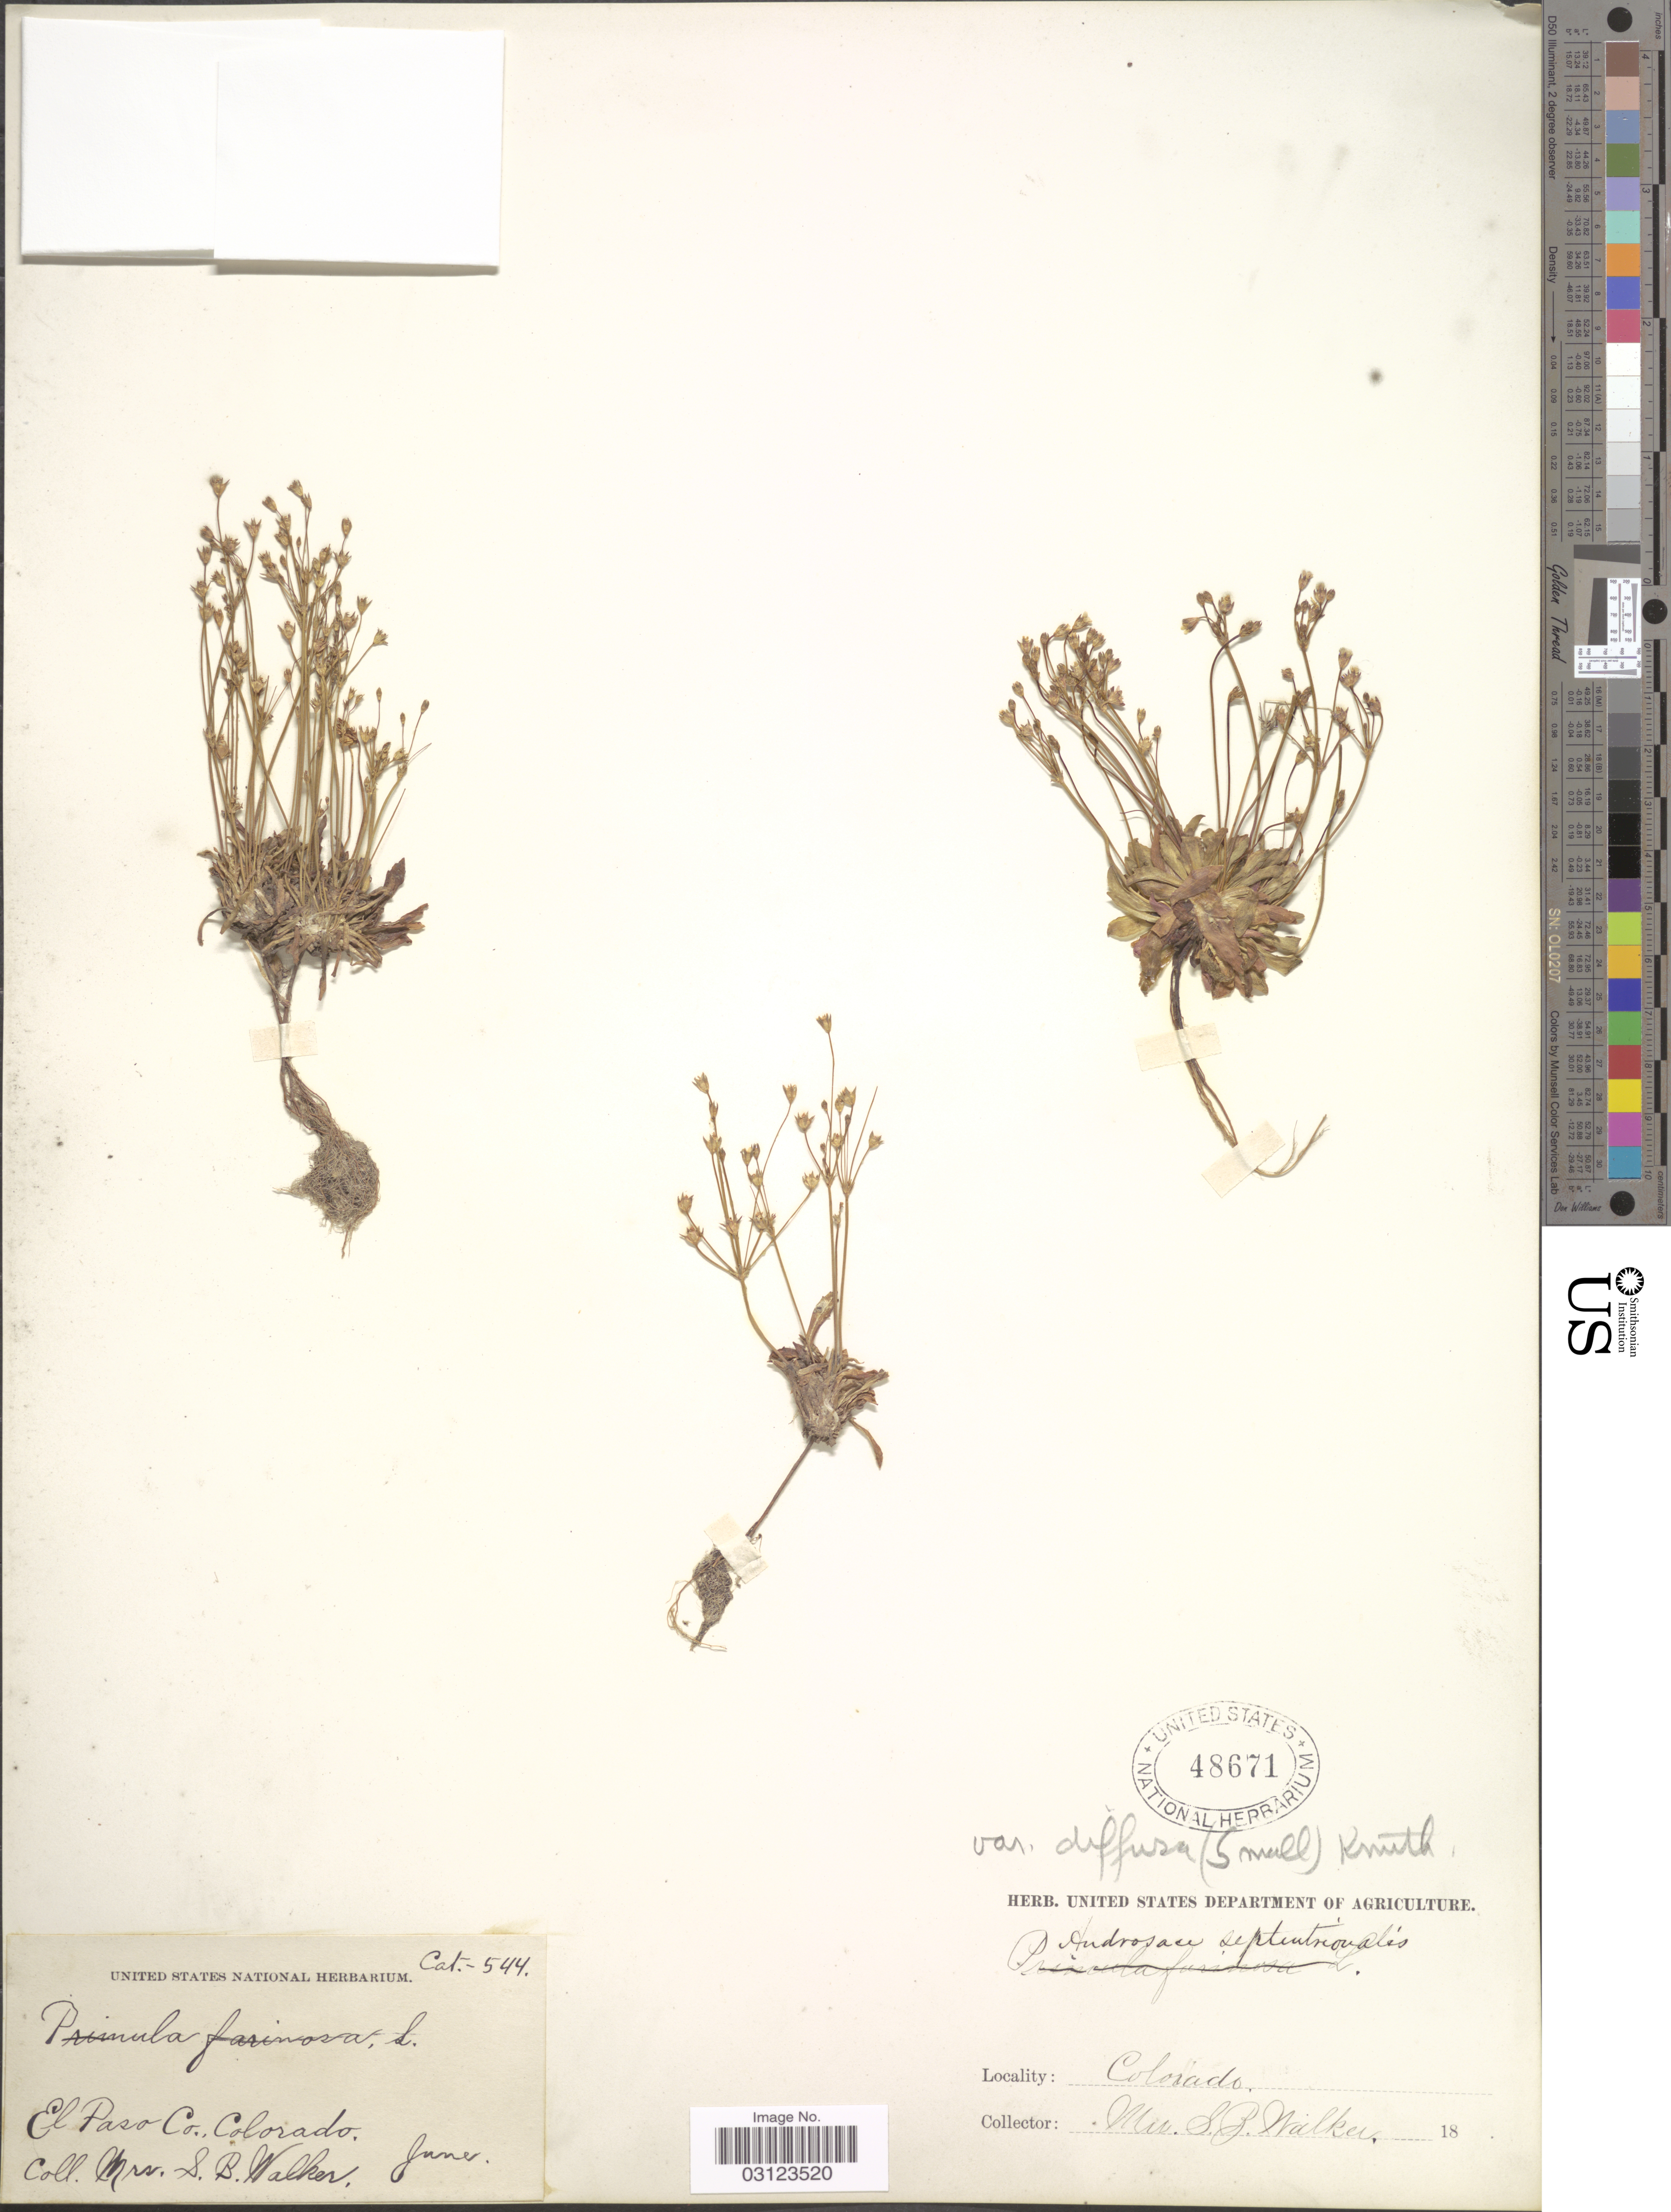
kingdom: Plantae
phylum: Tracheophyta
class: Magnoliopsida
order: Ericales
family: Primulaceae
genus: Androsace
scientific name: Androsace septentrionalis var. puberulenta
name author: (Rydb.) R. Knuth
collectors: Walker & S. Walker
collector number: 544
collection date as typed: June 18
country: United States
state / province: Colorado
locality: El Paso Co.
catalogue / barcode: US 48671